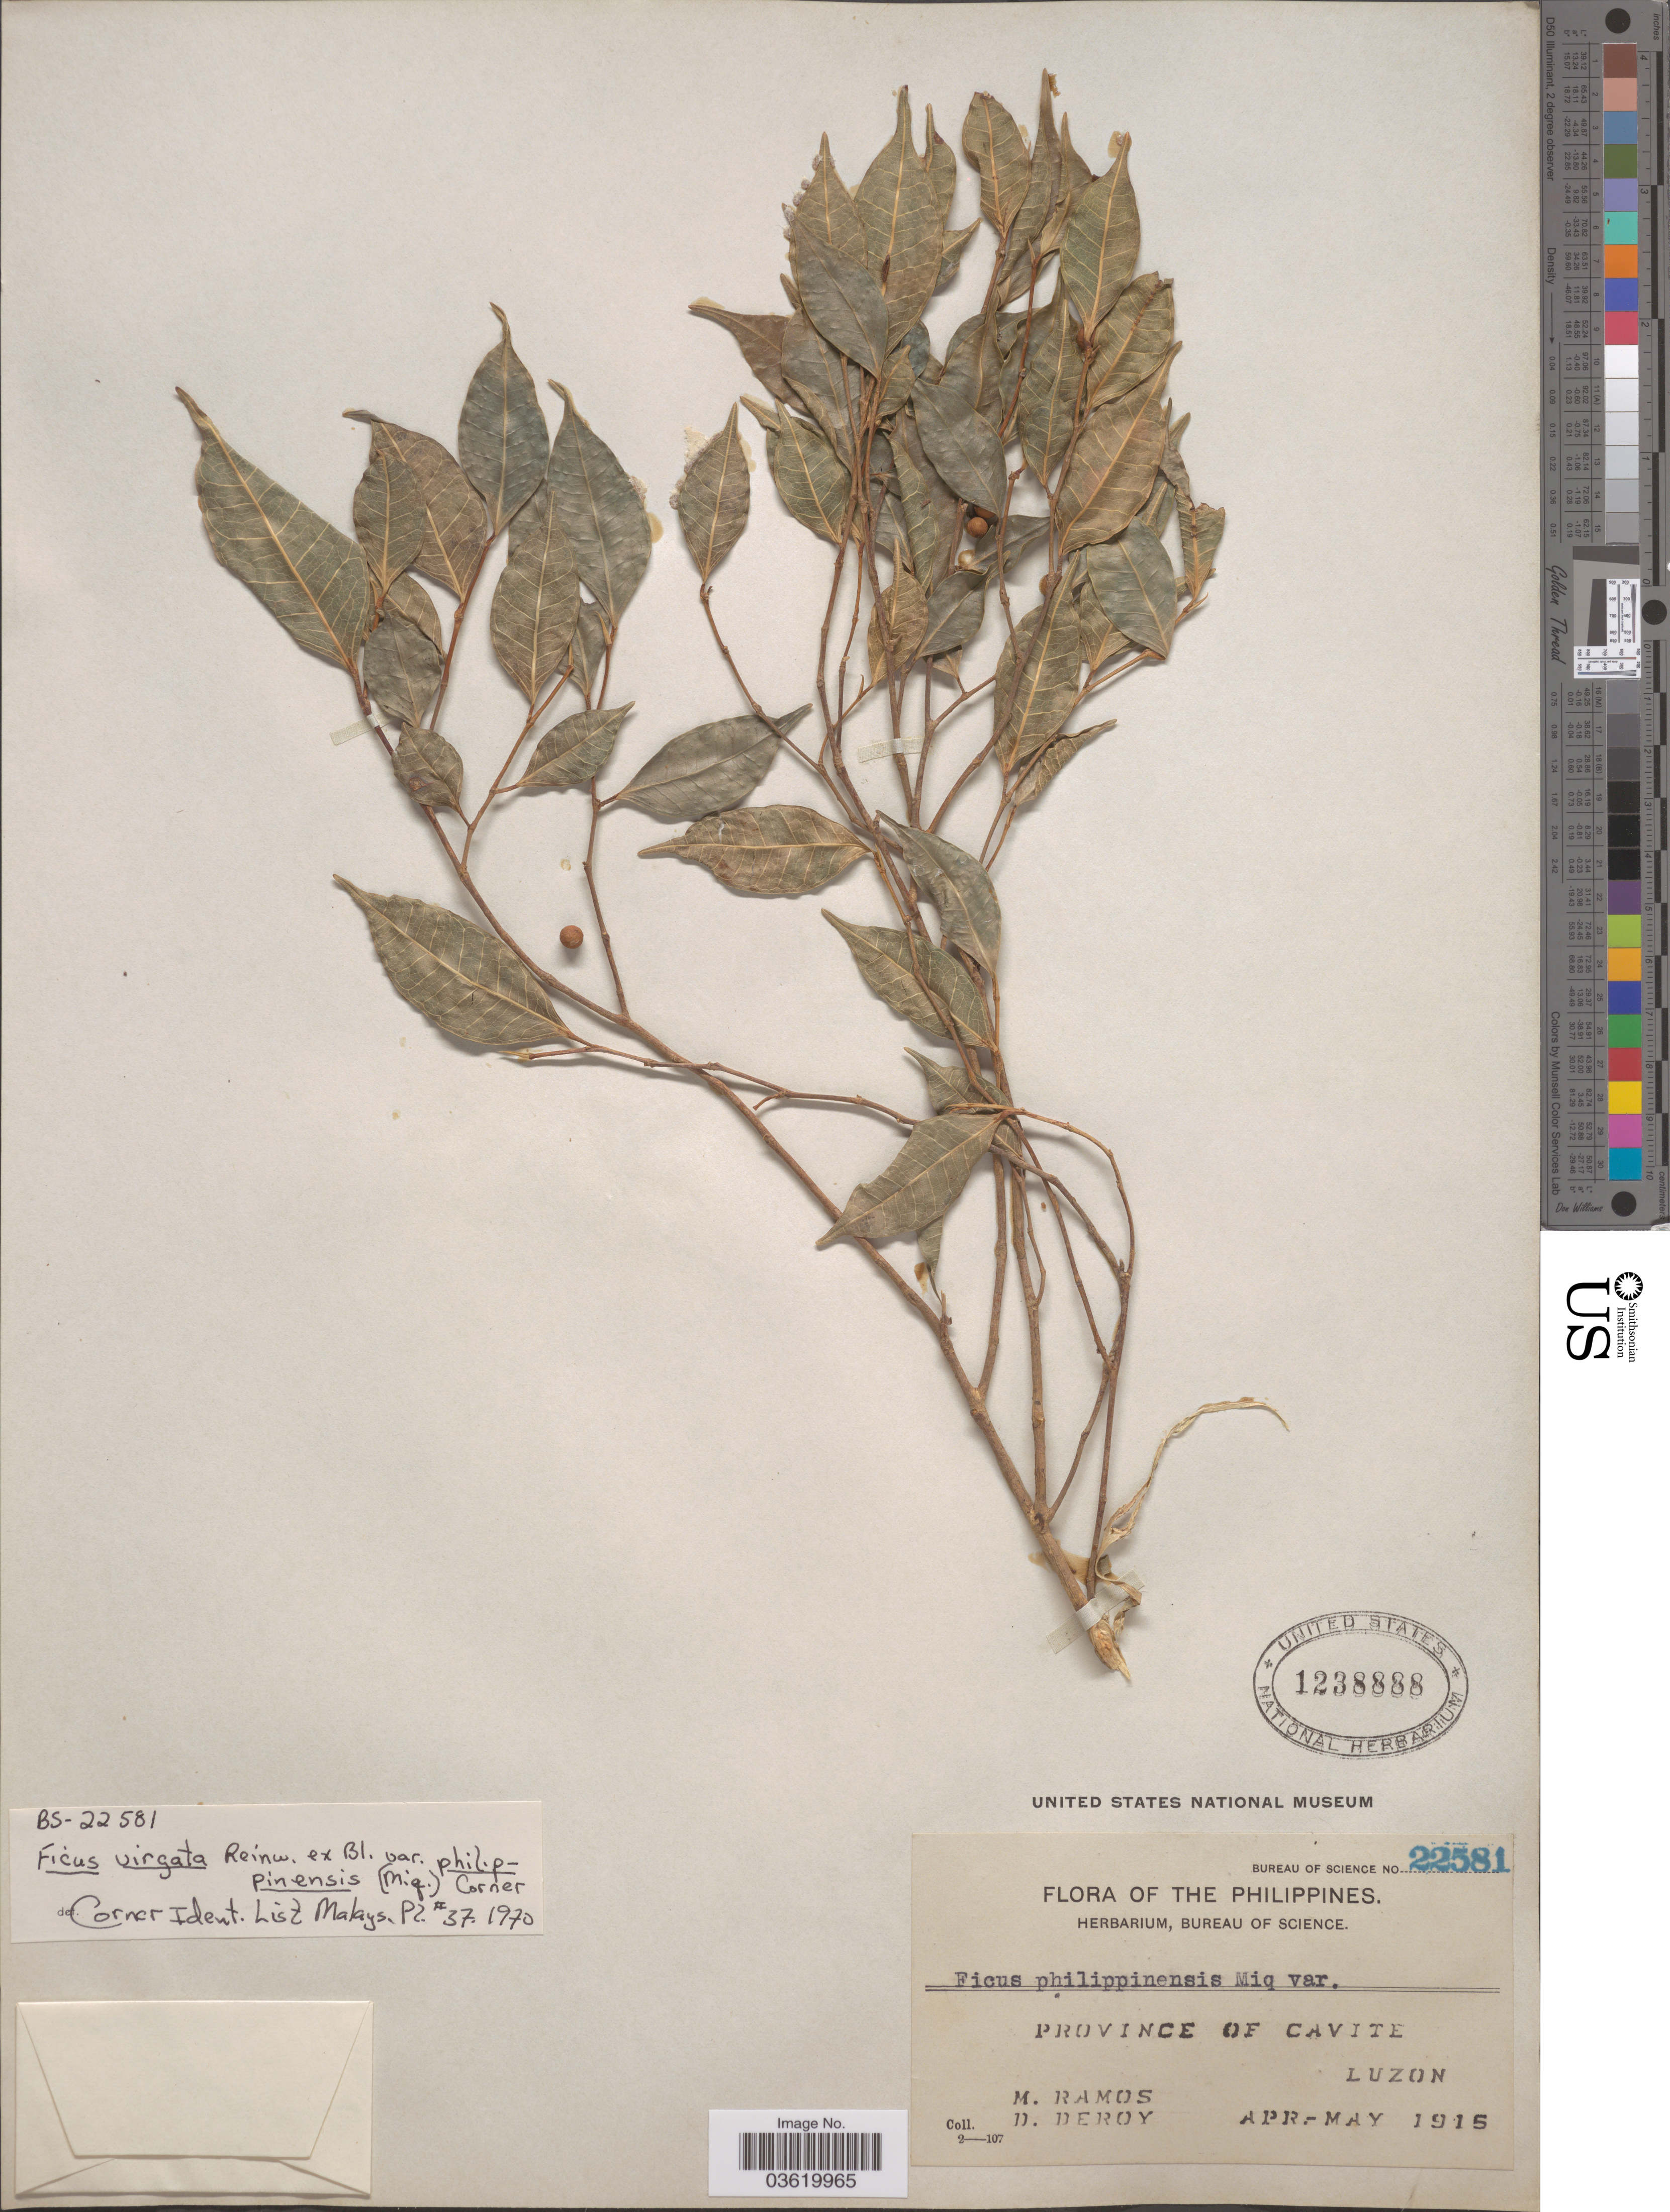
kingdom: Plantae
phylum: Tracheophyta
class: Magnoliopsida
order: Rosales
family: Moraceae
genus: Ficus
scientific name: Ficus virgata var. philippinensis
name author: (Miq.) Corner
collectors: M. Ramos & D. Deroy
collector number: Bureau of Science 22581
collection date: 1915-04/1915-05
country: Philippines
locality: Province of Cavite, Luzon.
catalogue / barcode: US 1238888